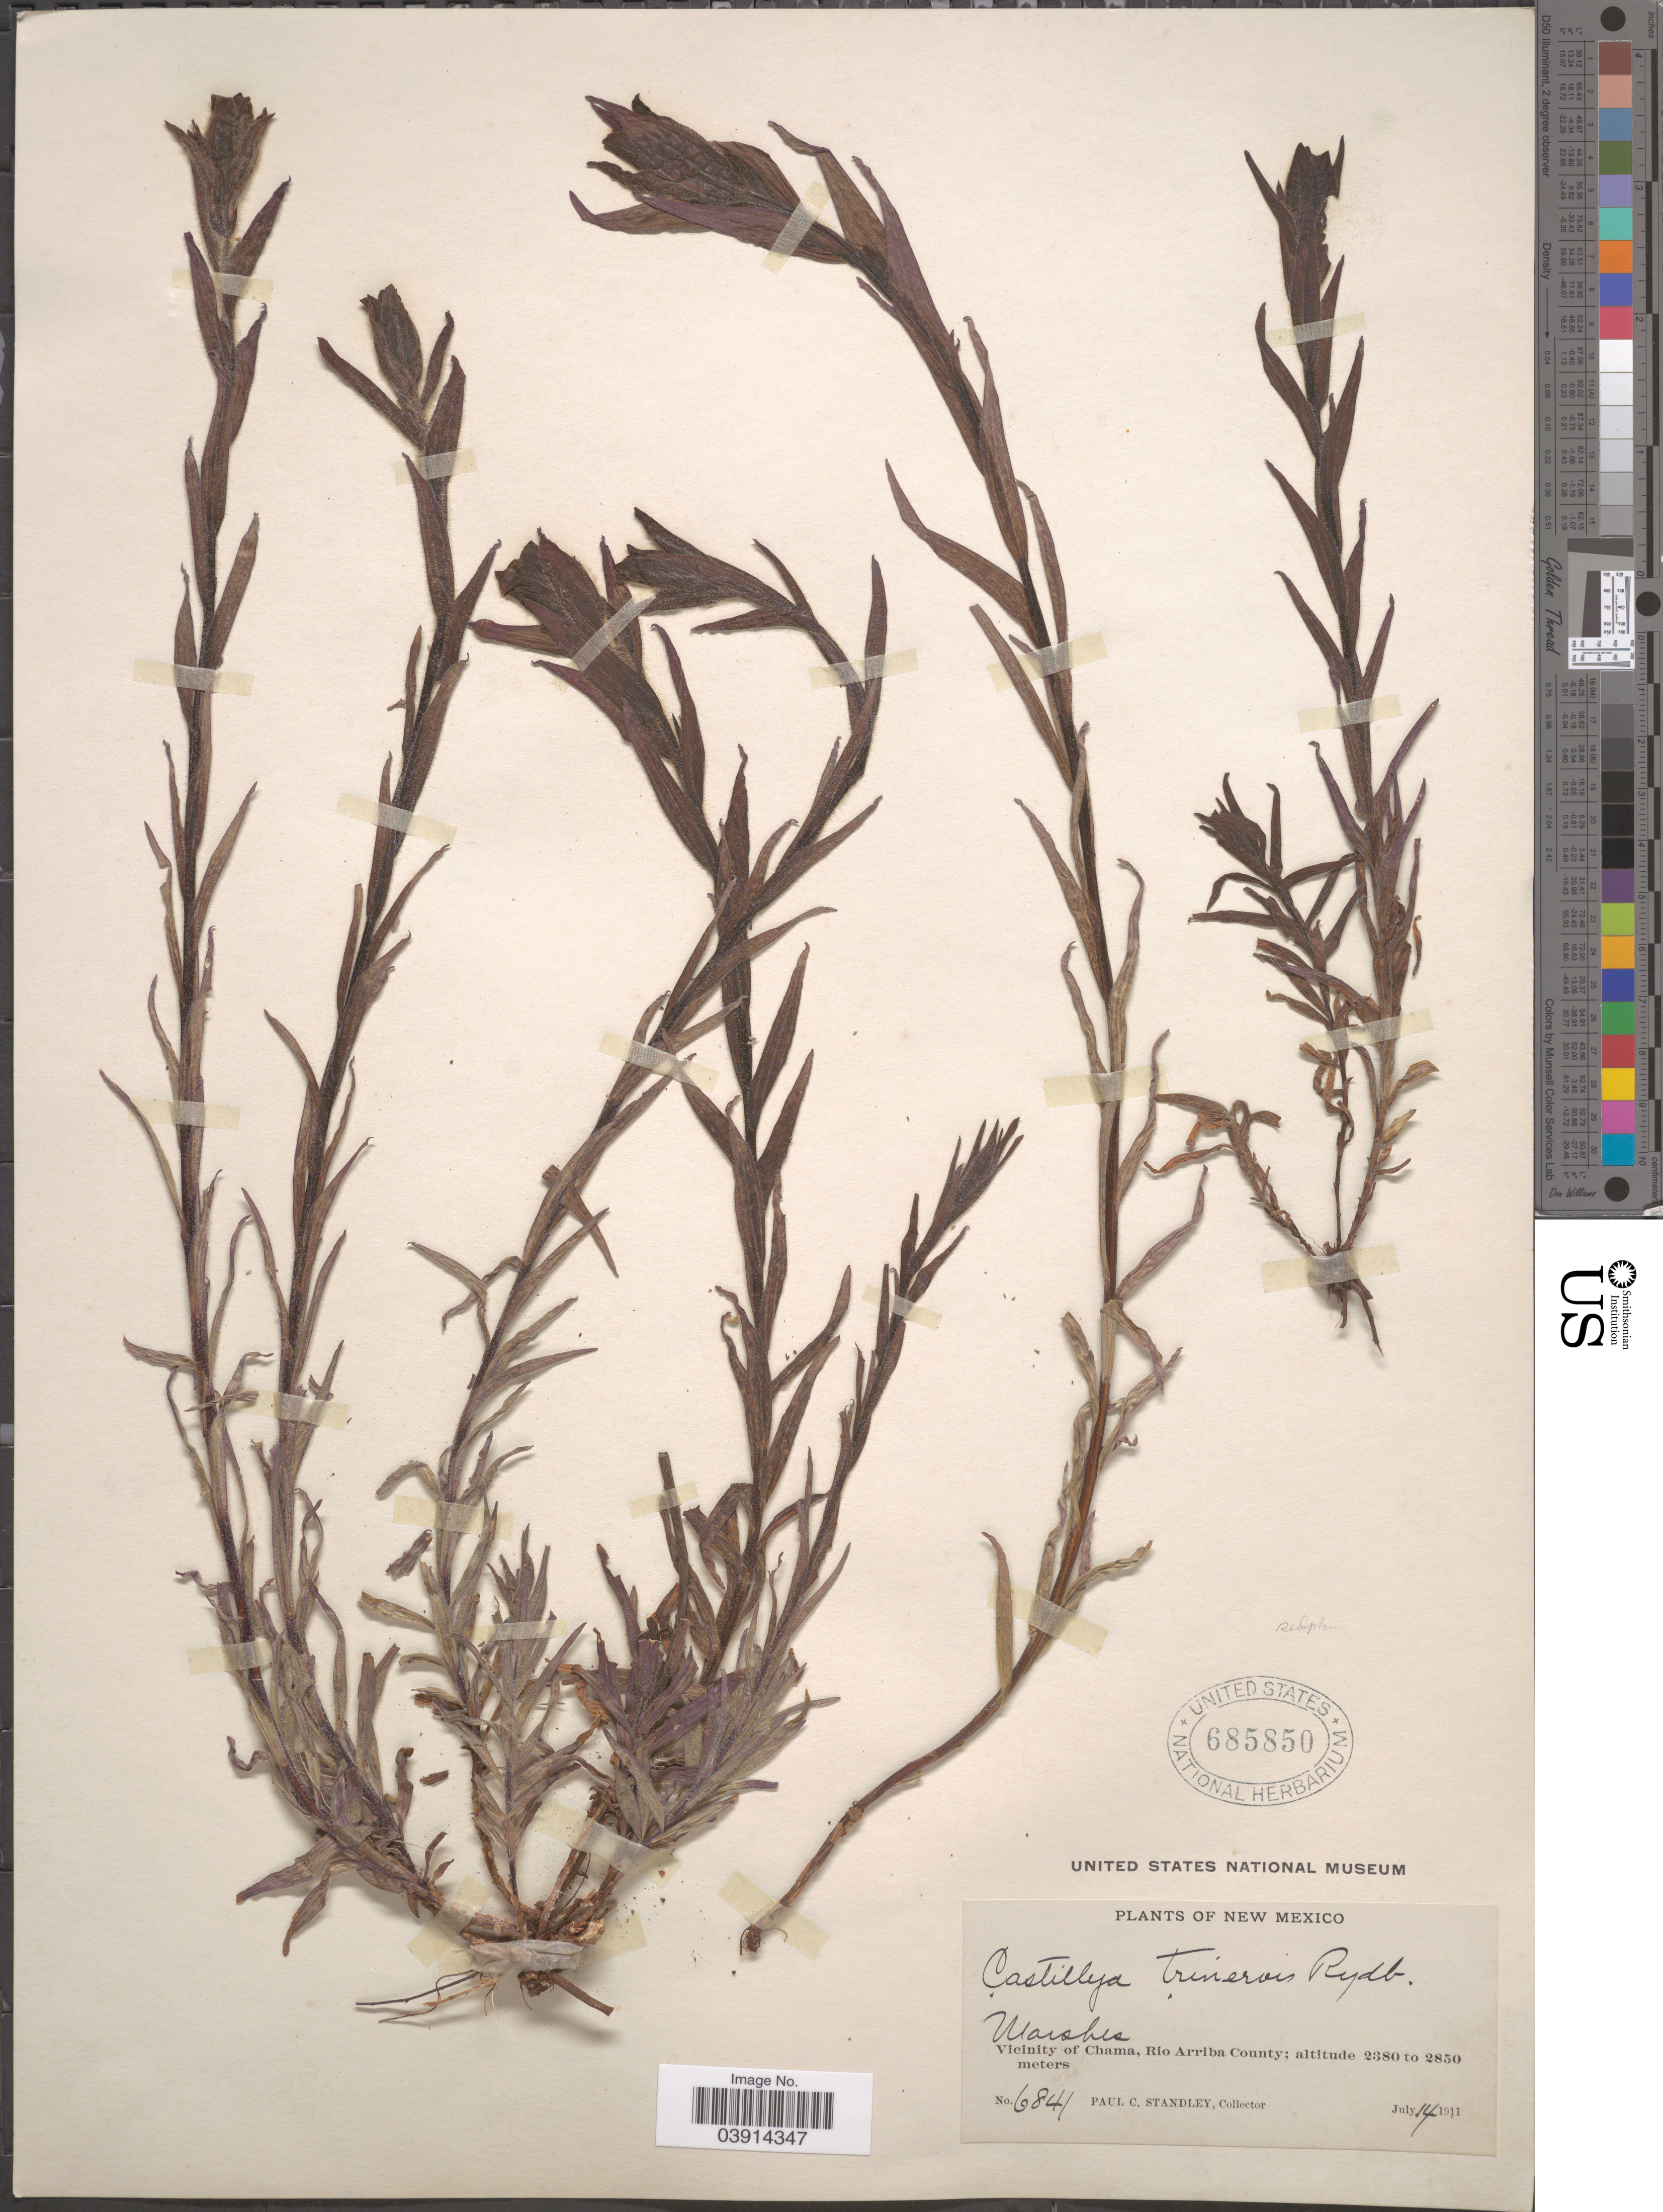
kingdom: Plantae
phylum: Tracheophyta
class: Magnoliopsida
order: Lamiales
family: Orobanchaceae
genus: Castilleja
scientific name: Castilleja sulphurea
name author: Rydb.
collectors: P. C. Standley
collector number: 6841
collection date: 1911-07-14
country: United States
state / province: New Mexico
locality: Vicinity of Chama, Rio Arriba County.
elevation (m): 2380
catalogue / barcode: US 685850